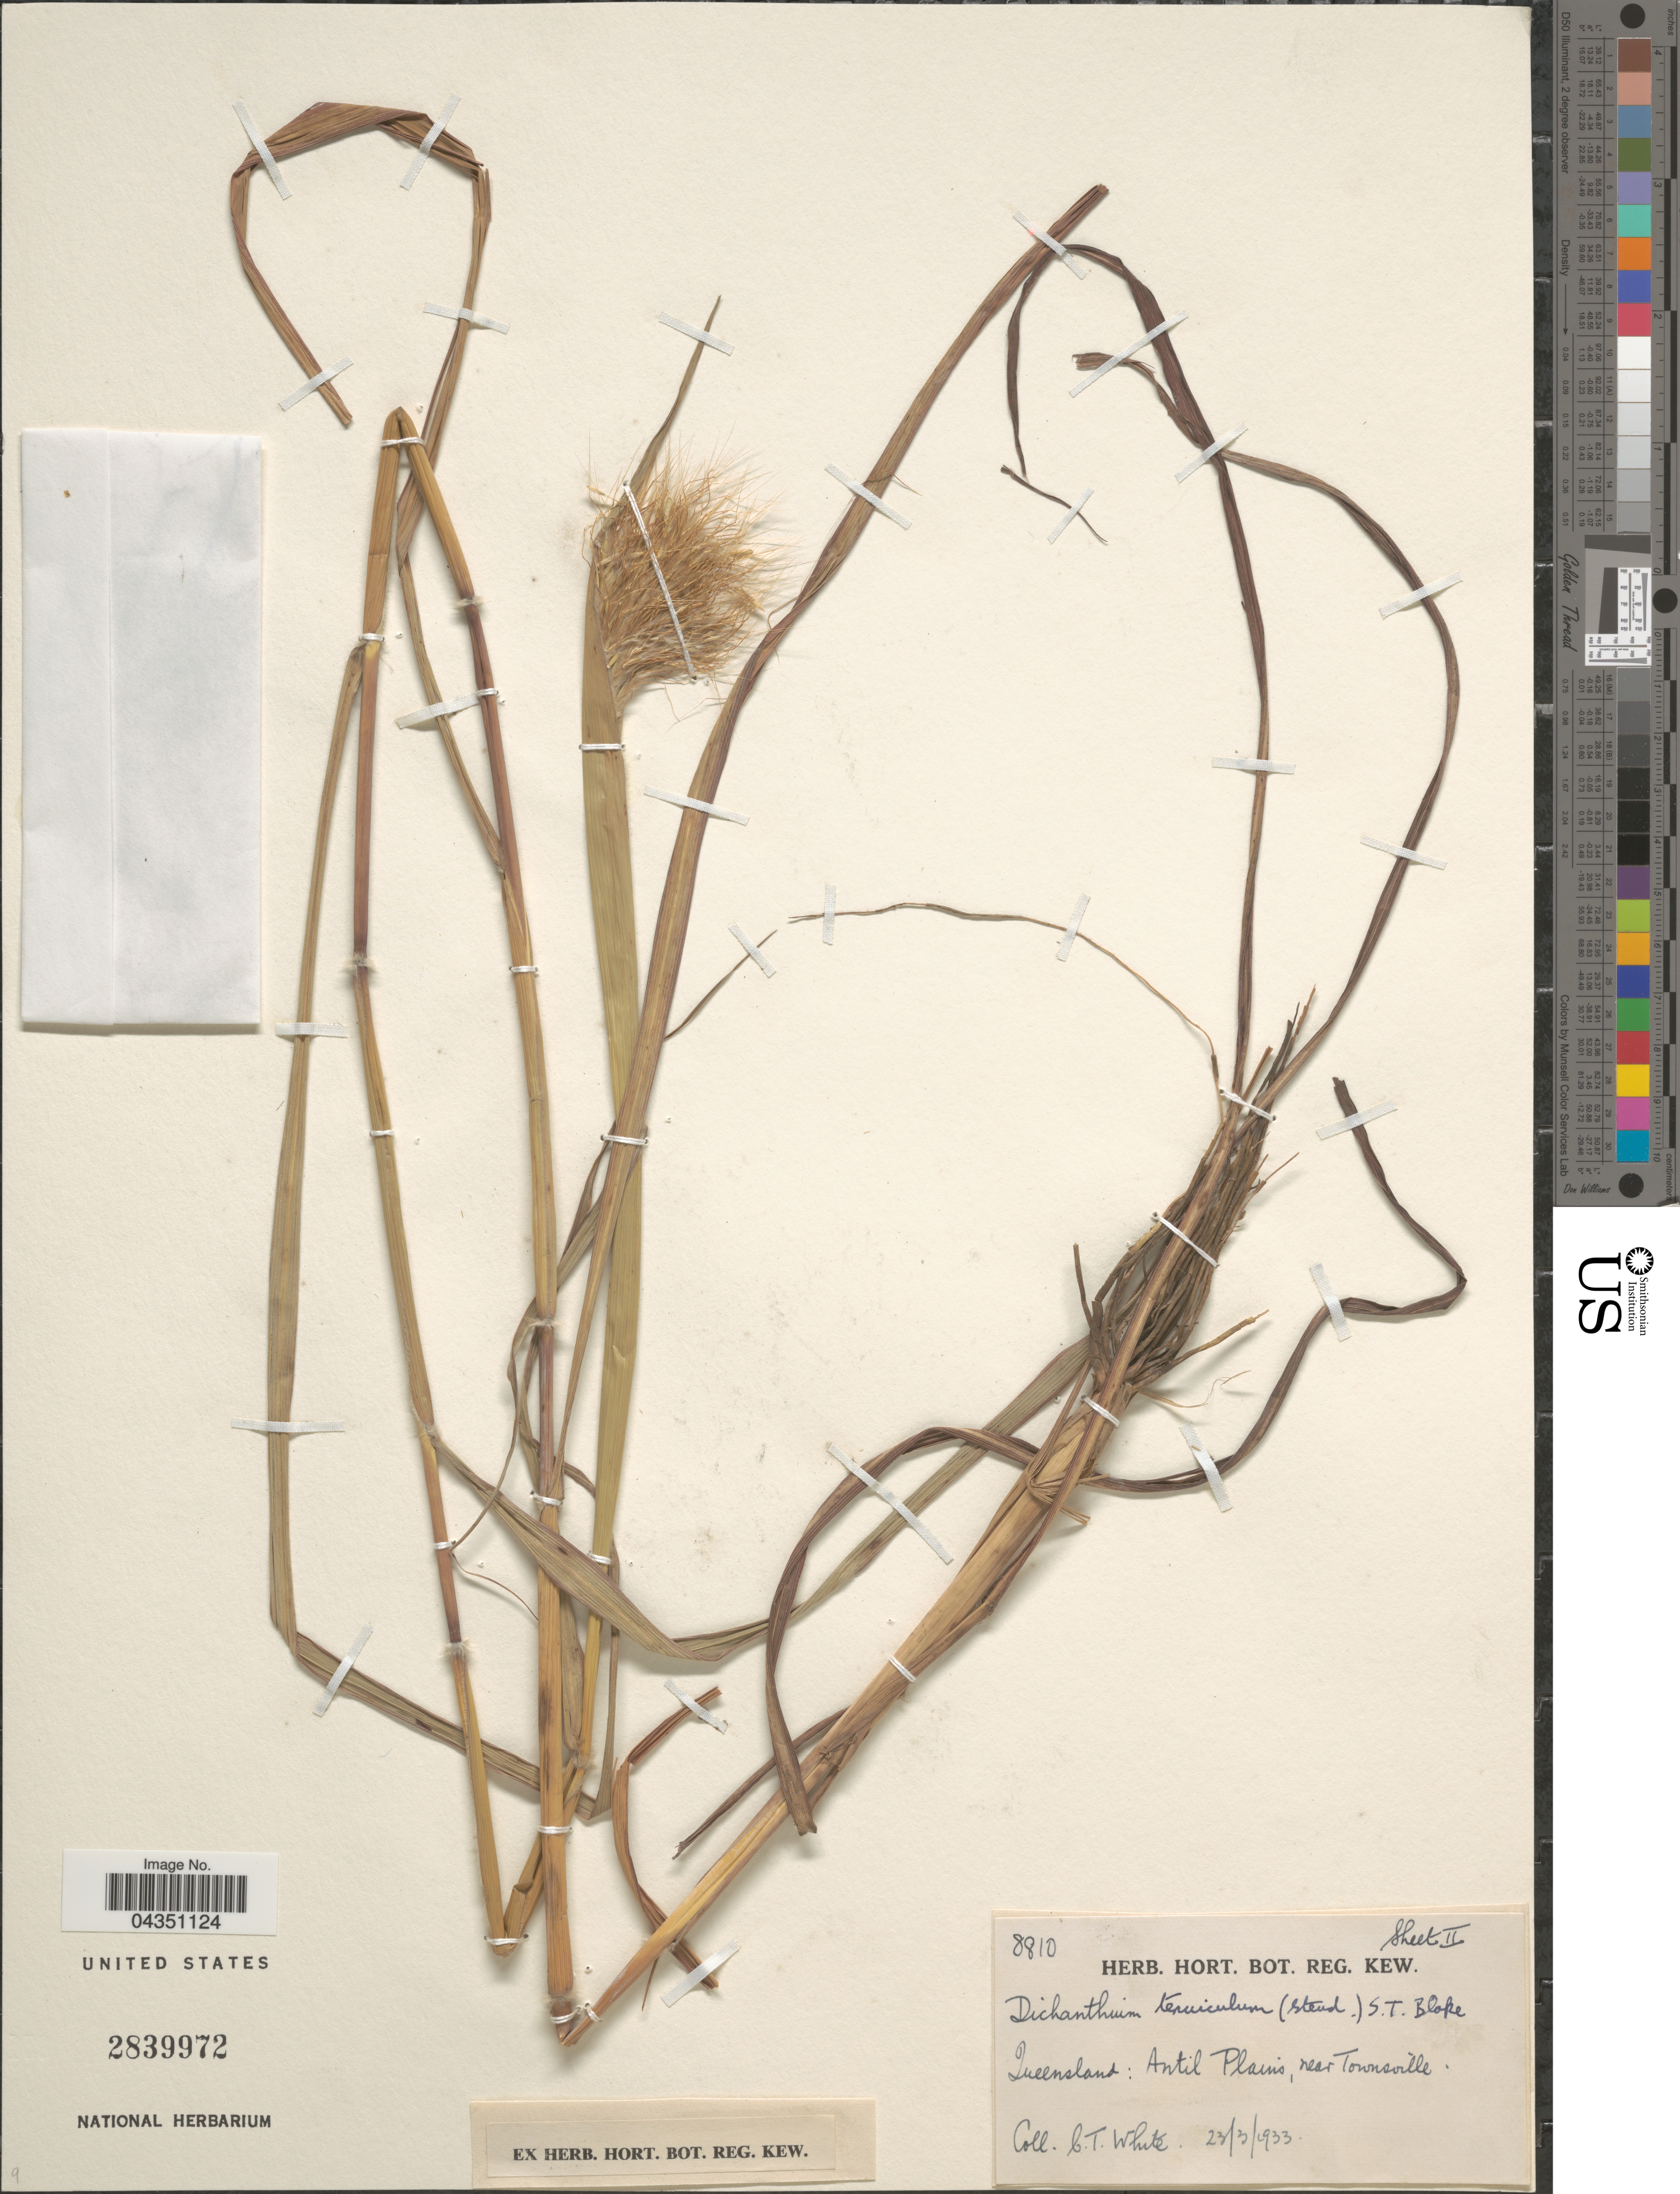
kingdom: Plantae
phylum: Tracheophyta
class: Liliopsida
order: Poales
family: Poaceae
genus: Dichanthium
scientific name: Dichanthium sericeum subsp. polystachyum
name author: (Benth.) B.K. Simon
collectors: C. T. White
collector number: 8810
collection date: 1933-03-23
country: Australia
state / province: Queensland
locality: Antil Plains, near Townsville.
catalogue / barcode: US 2839972